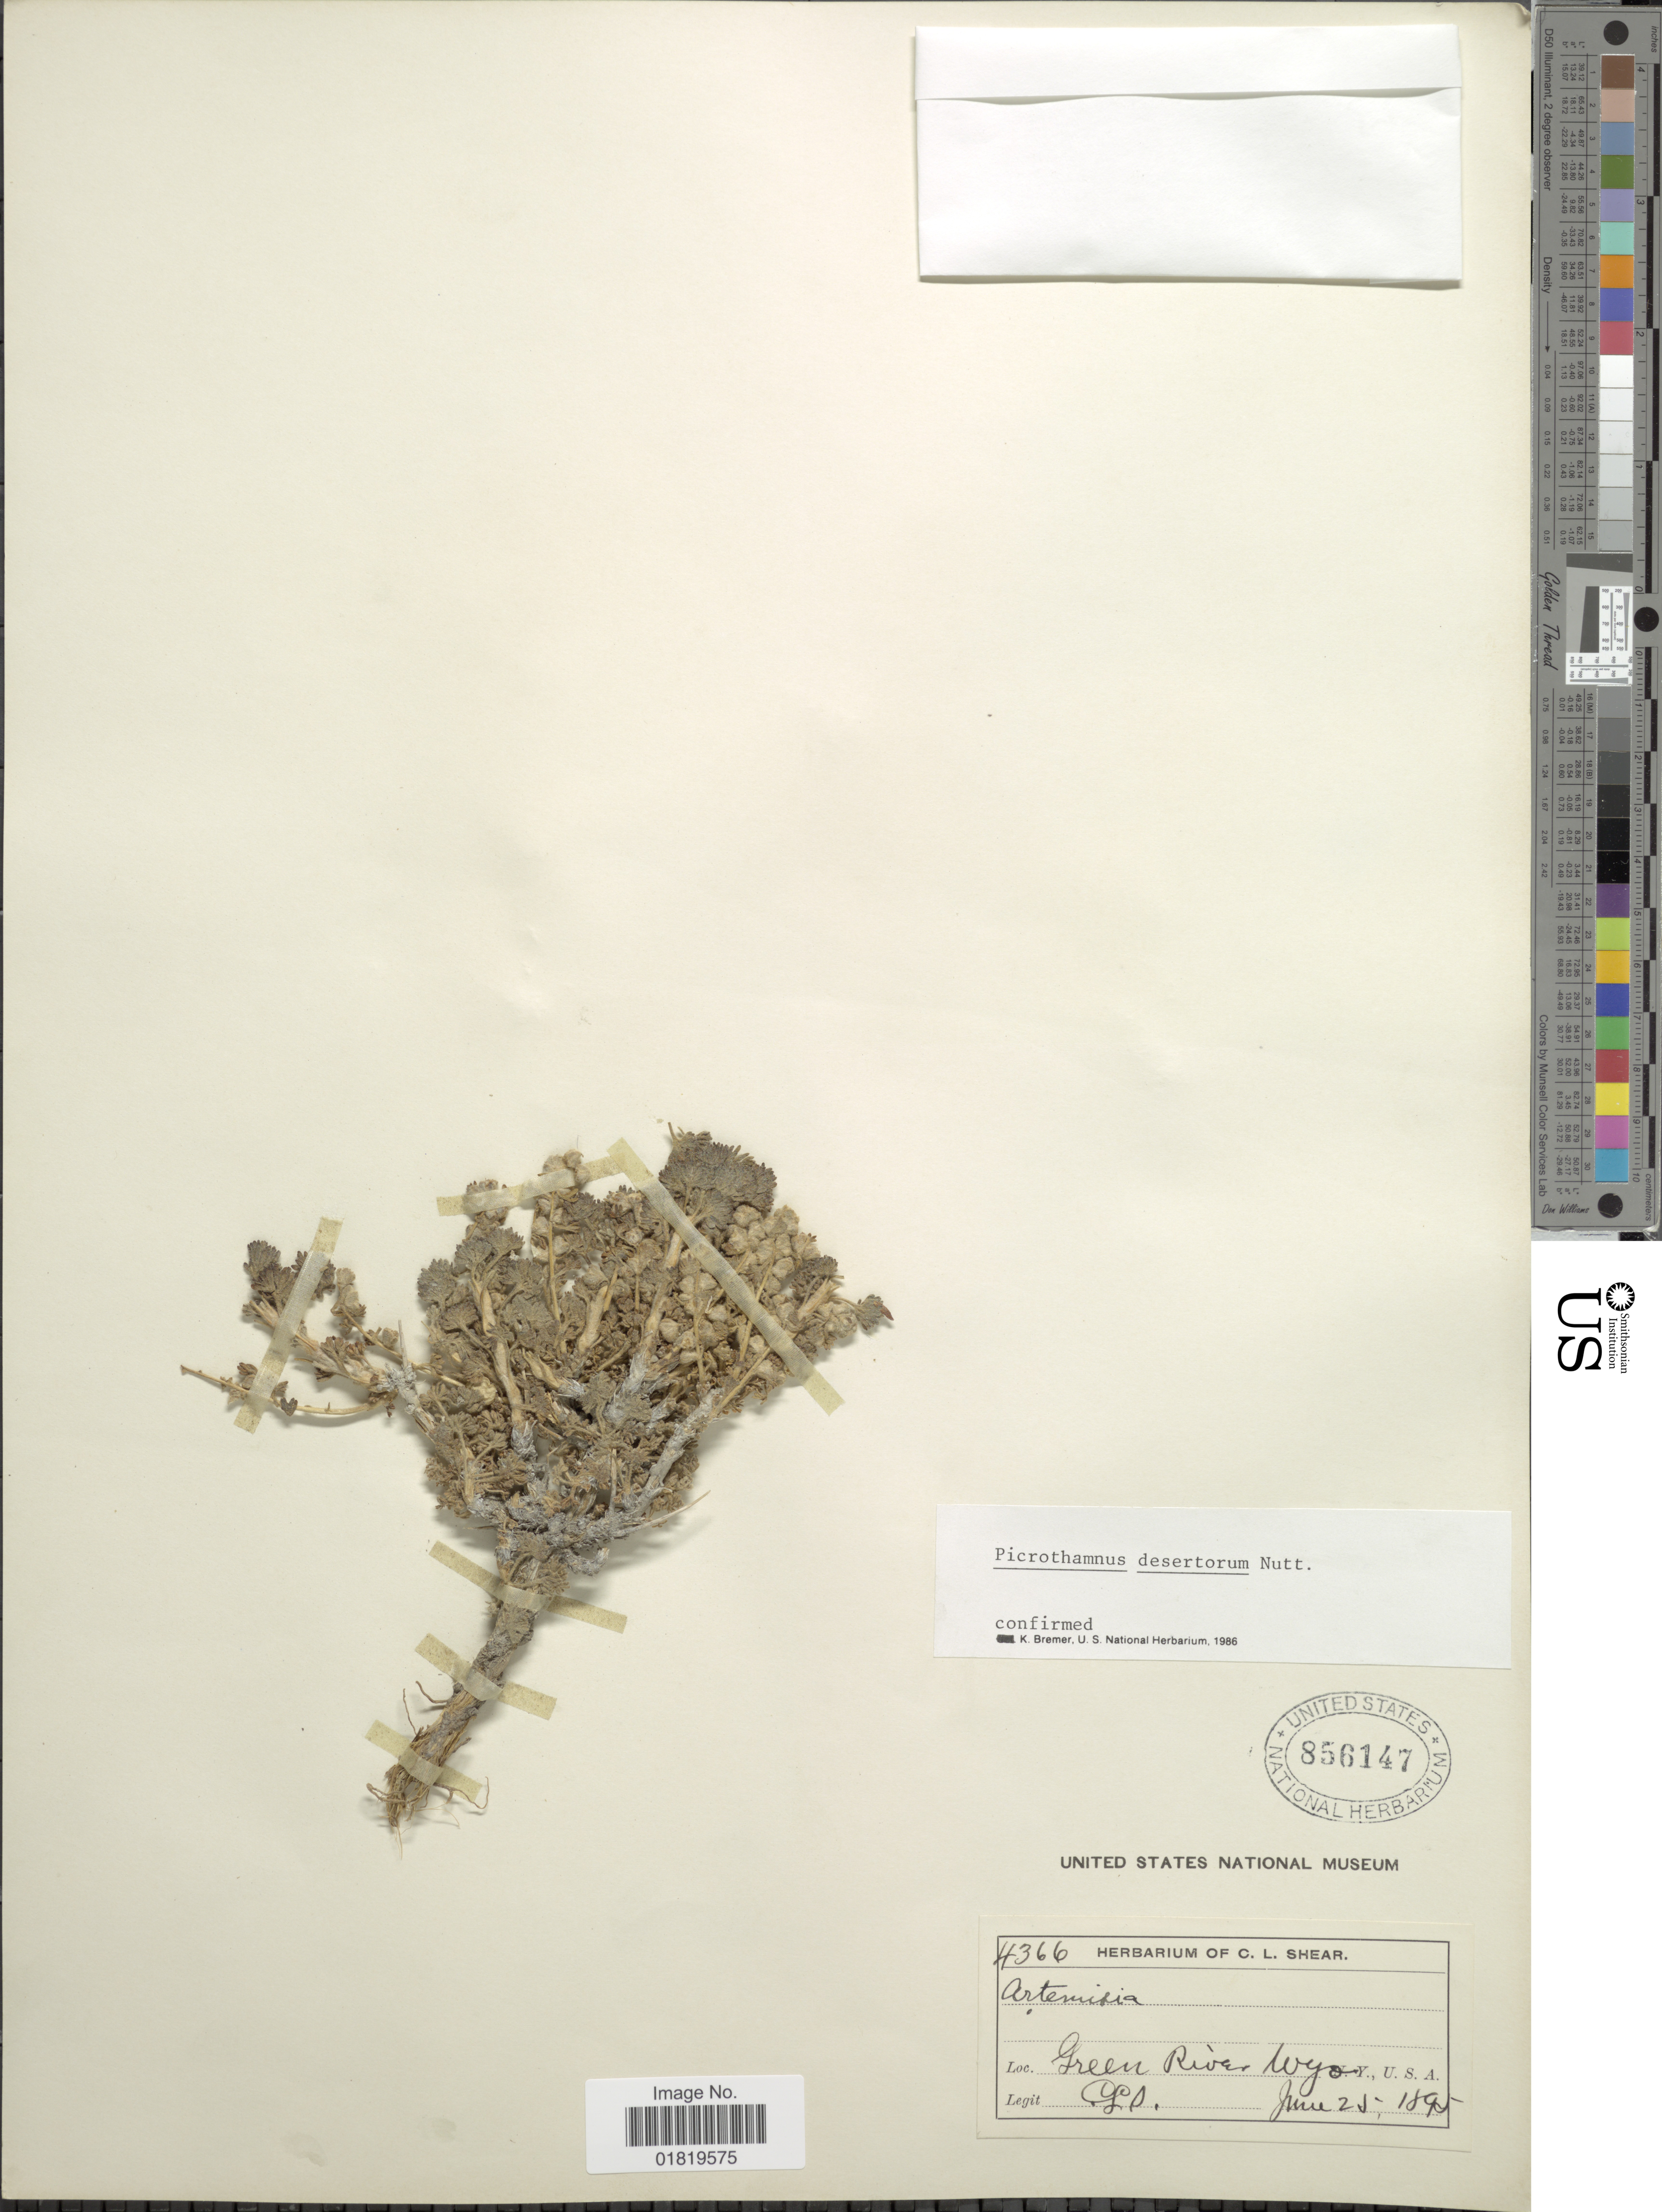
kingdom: Plantae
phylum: Tracheophyta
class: Magnoliopsida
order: Asterales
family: Asteraceae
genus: Picrothamnus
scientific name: Picrothamnus desertorum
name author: Nutt.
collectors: C. L. Shear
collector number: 4366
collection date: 1895-06-25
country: United States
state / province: Wyoming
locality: Green River, Wyo, U. S. A.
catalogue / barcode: US 856147